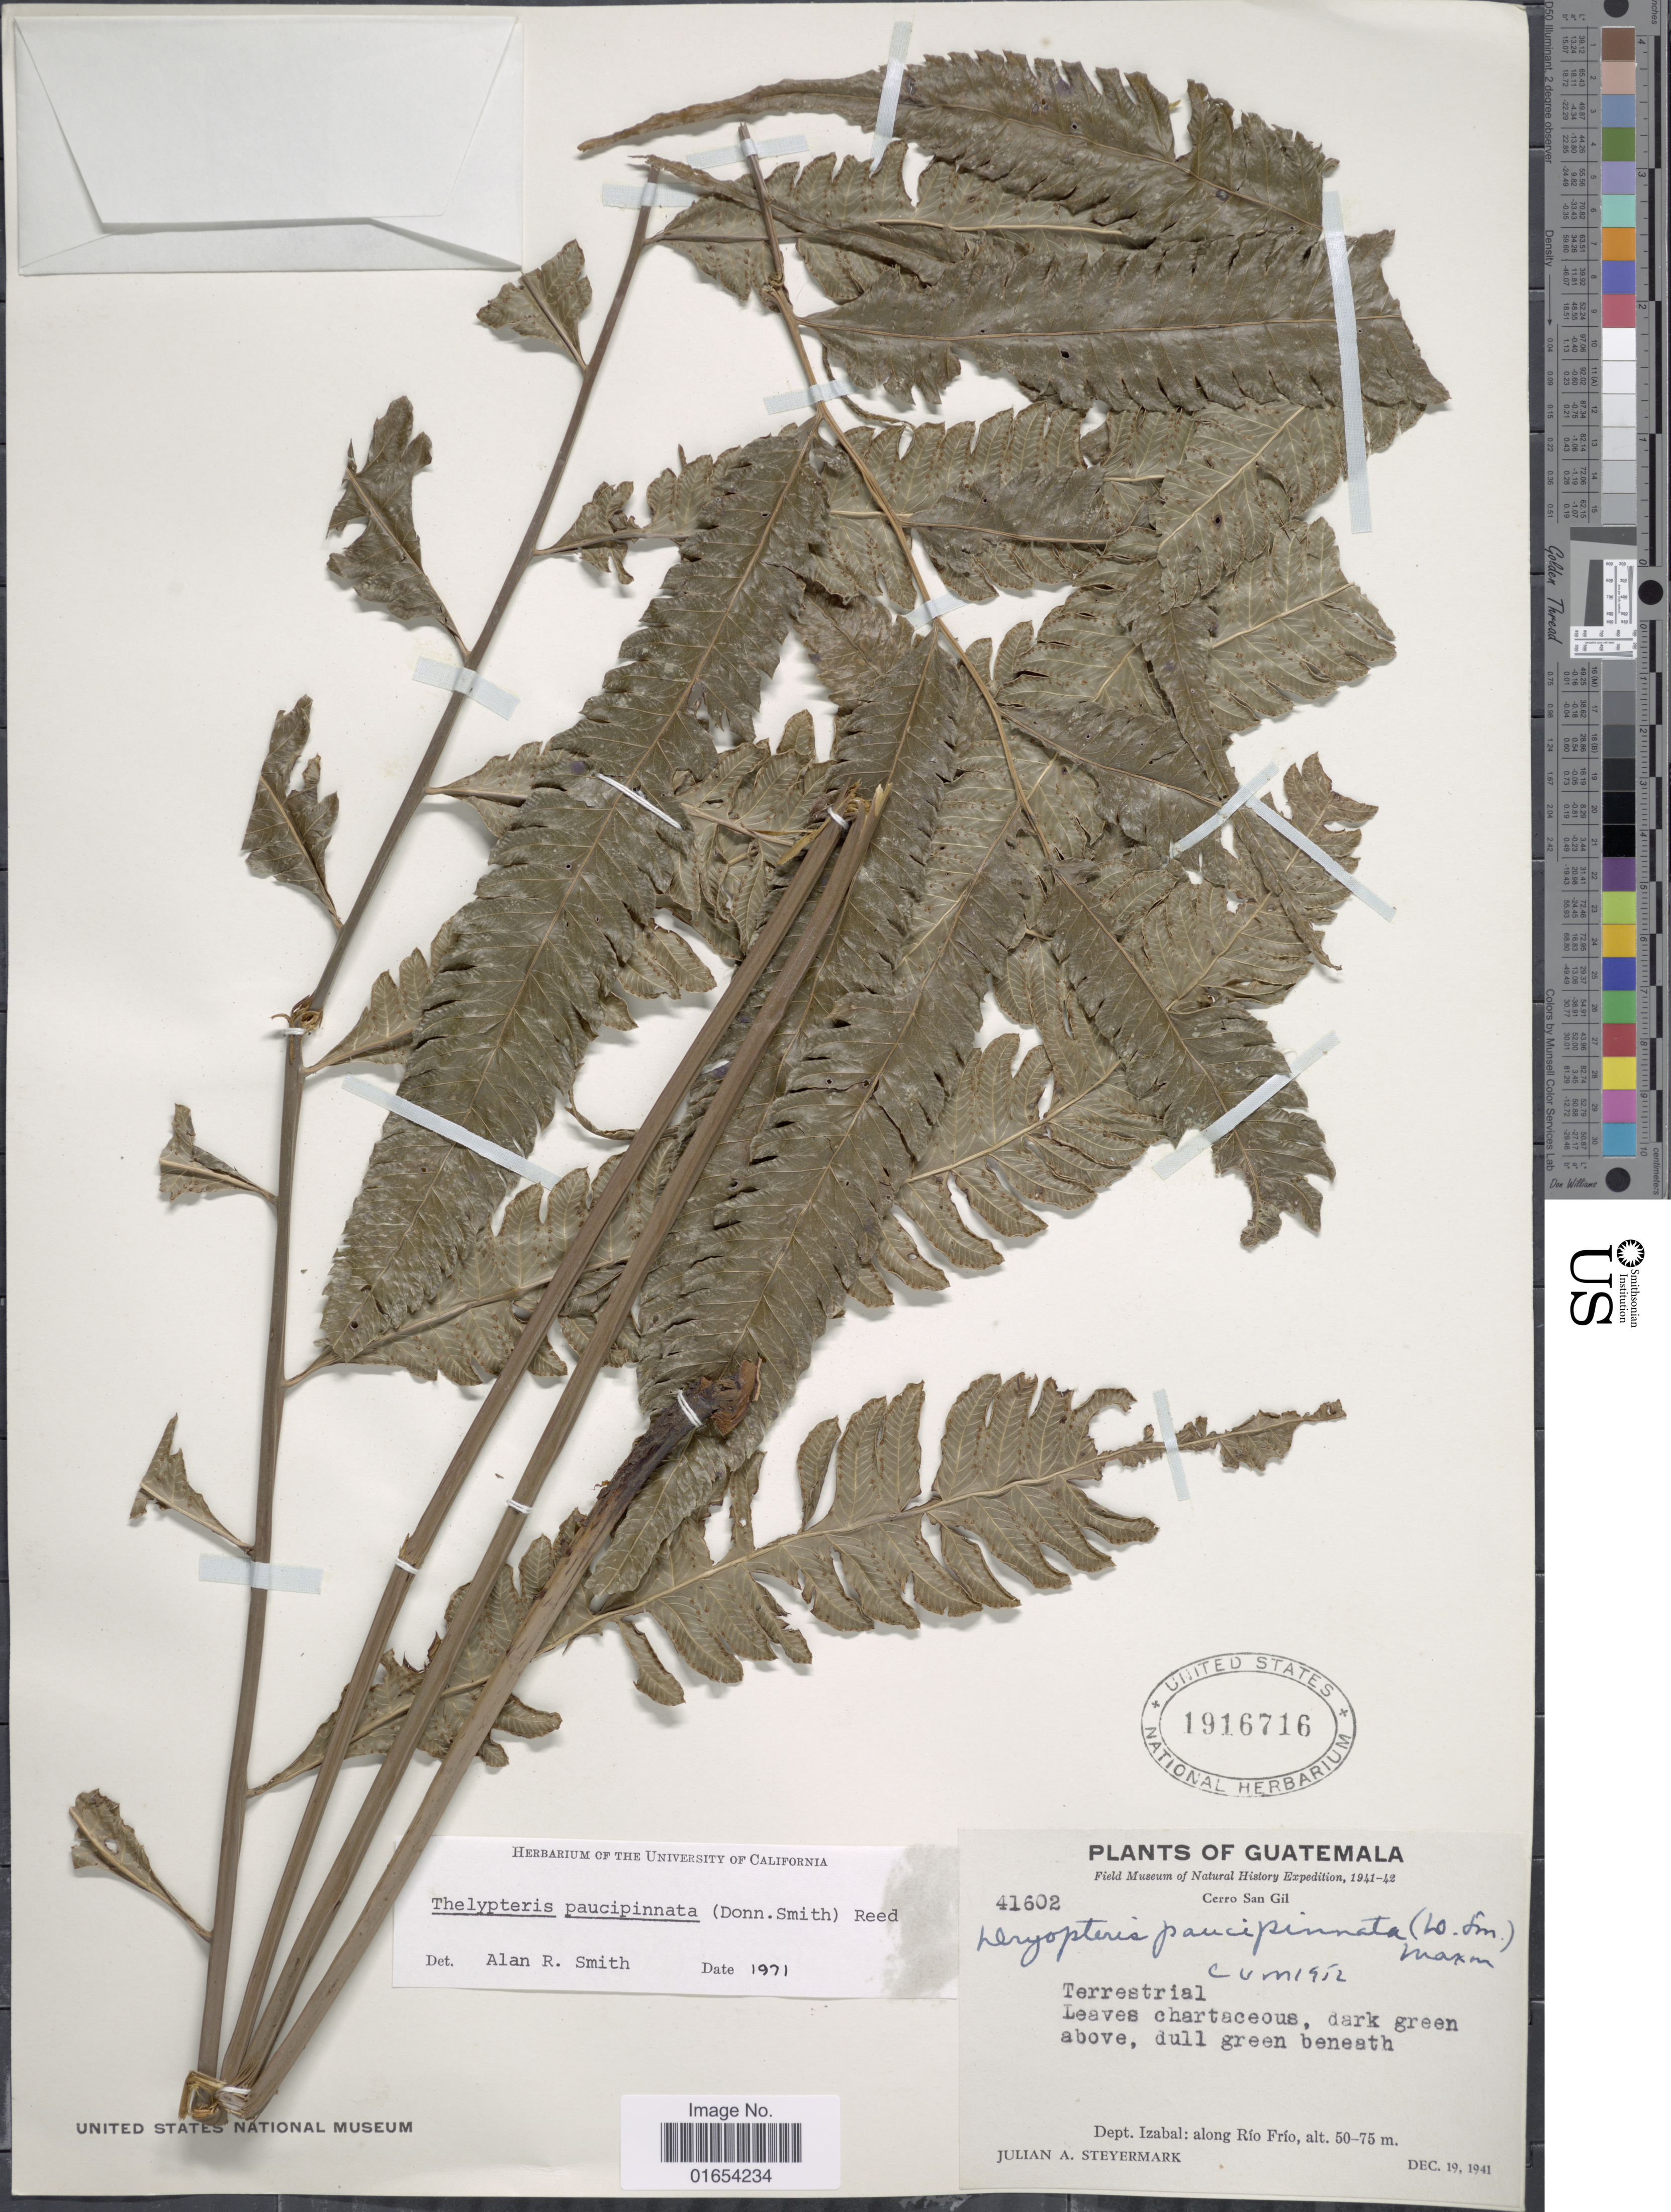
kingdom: Plantae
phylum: Tracheophyta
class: Polypodiopsida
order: Polypodiales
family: Thelypteridaceae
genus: Goniopteris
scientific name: Goniopteris paucipinnata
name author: (Donn. Sm.) Salino & T.E. Almeida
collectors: J. Steyermark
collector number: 41602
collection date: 1941-12-19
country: Guatemala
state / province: Izabal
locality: Cerro San Gil, along Rio Frio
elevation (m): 50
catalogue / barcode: US 1916716